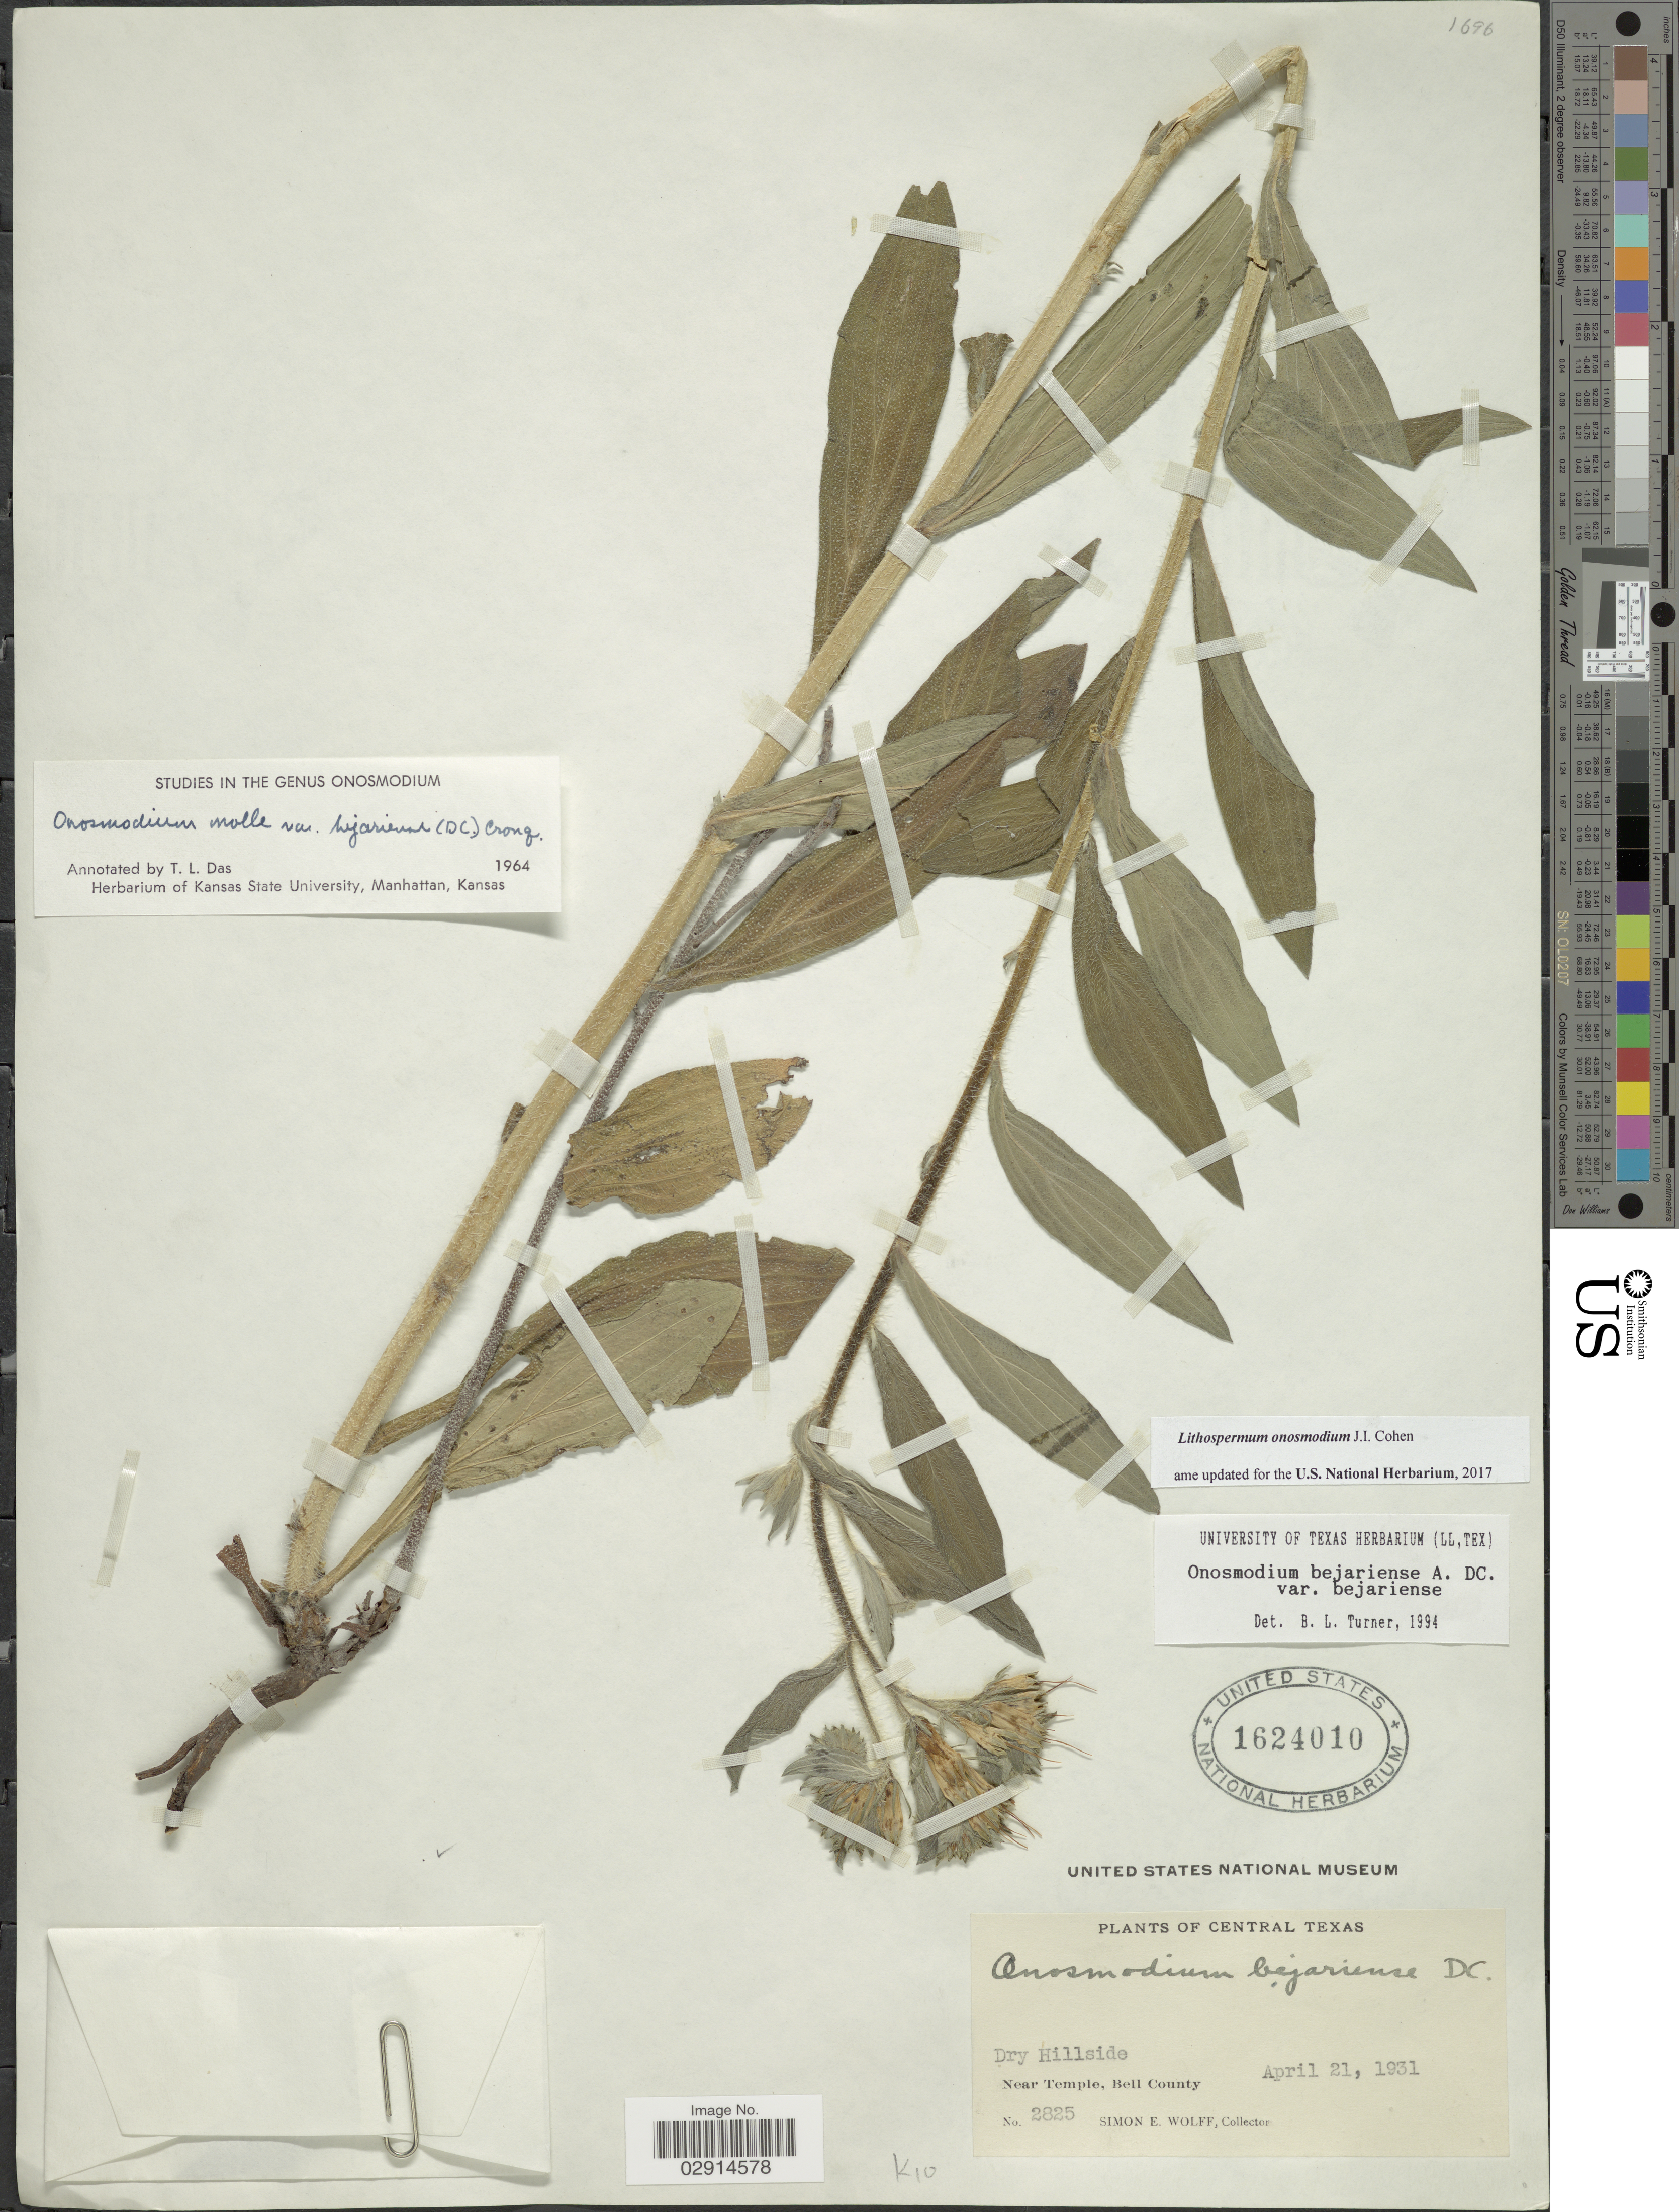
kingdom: Plantae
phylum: Tracheophyta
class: Magnoliopsida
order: Boraginales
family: Boraginaceae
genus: Lithospermum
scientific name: Lithospermum onosmodium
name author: Cohen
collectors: S. E. Wolff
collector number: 2825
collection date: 1931-04-21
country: United States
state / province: Texas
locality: Central Texas. Near Temple, Bell County.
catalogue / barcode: US 1624010